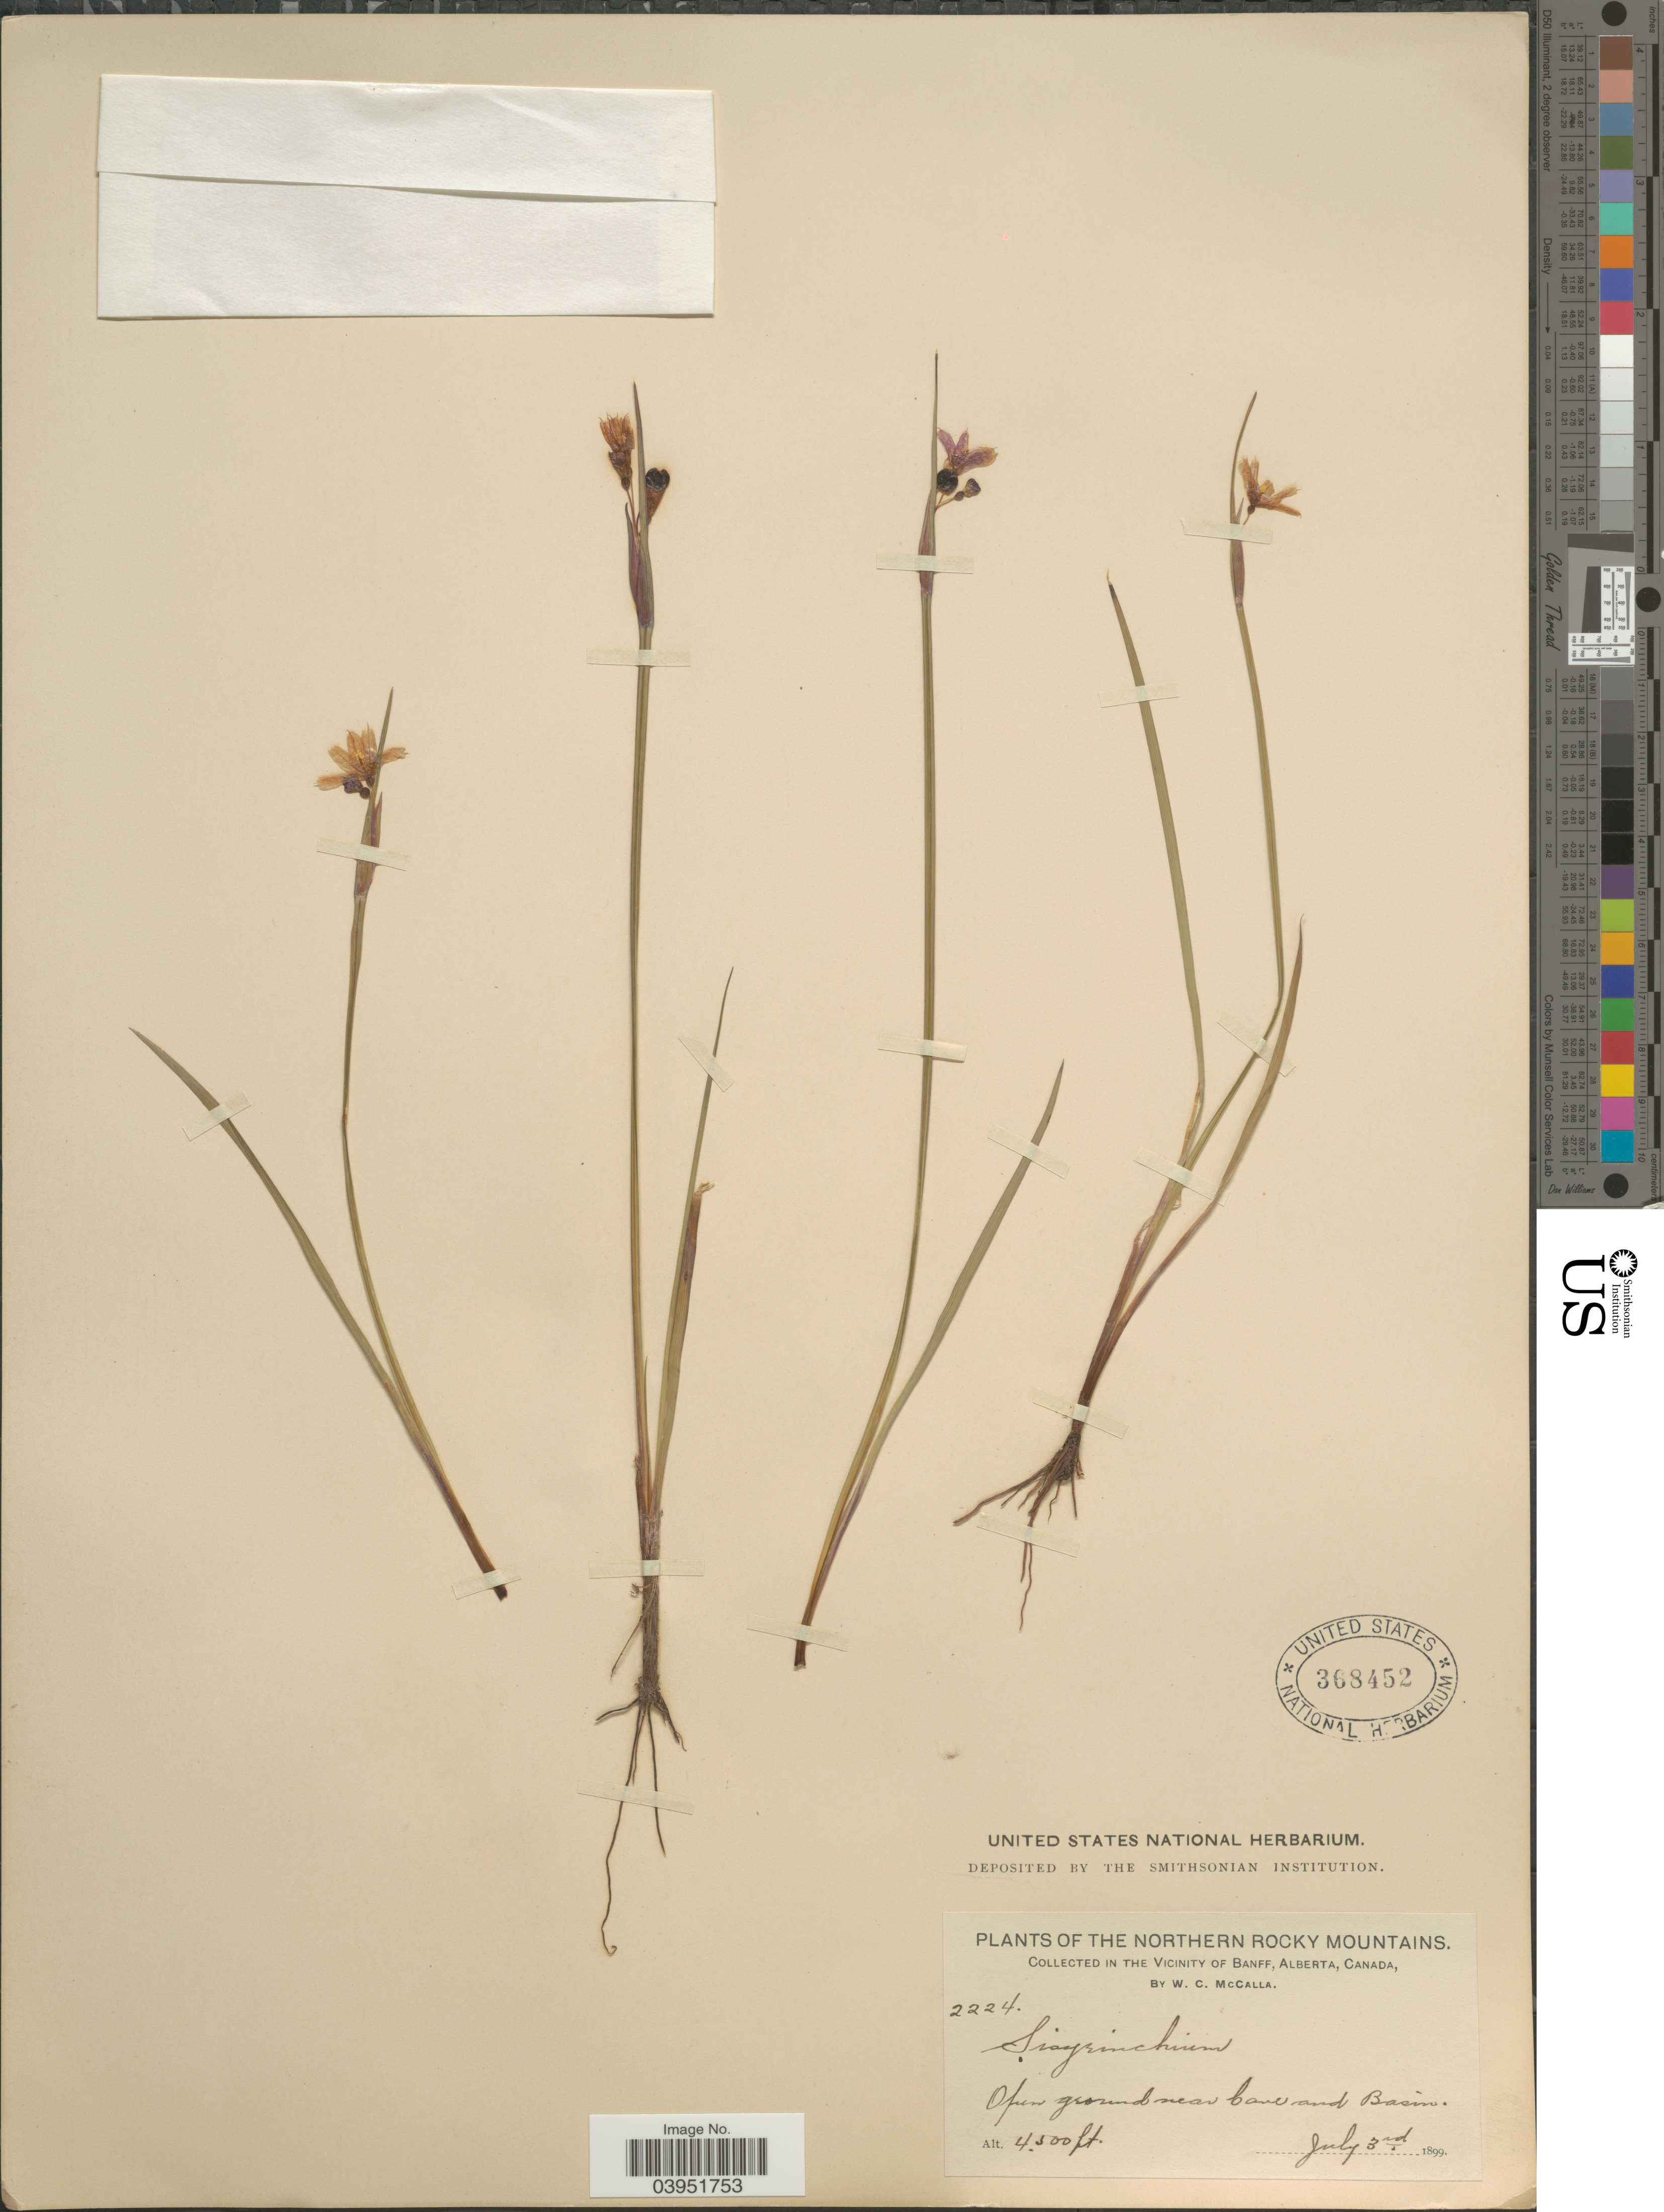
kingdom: Plantae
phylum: Tracheophyta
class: Liliopsida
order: Asparagales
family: Iridaceae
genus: Sisyrinchium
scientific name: Sisyrinchium sp.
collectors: W. McCalla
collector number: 2224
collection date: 1899-07-03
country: Canada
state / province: Alberta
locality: The Northern Rocky Mountains. In the Vicinity of Banff. Near Cave and Basin.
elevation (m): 1372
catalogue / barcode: US 368452